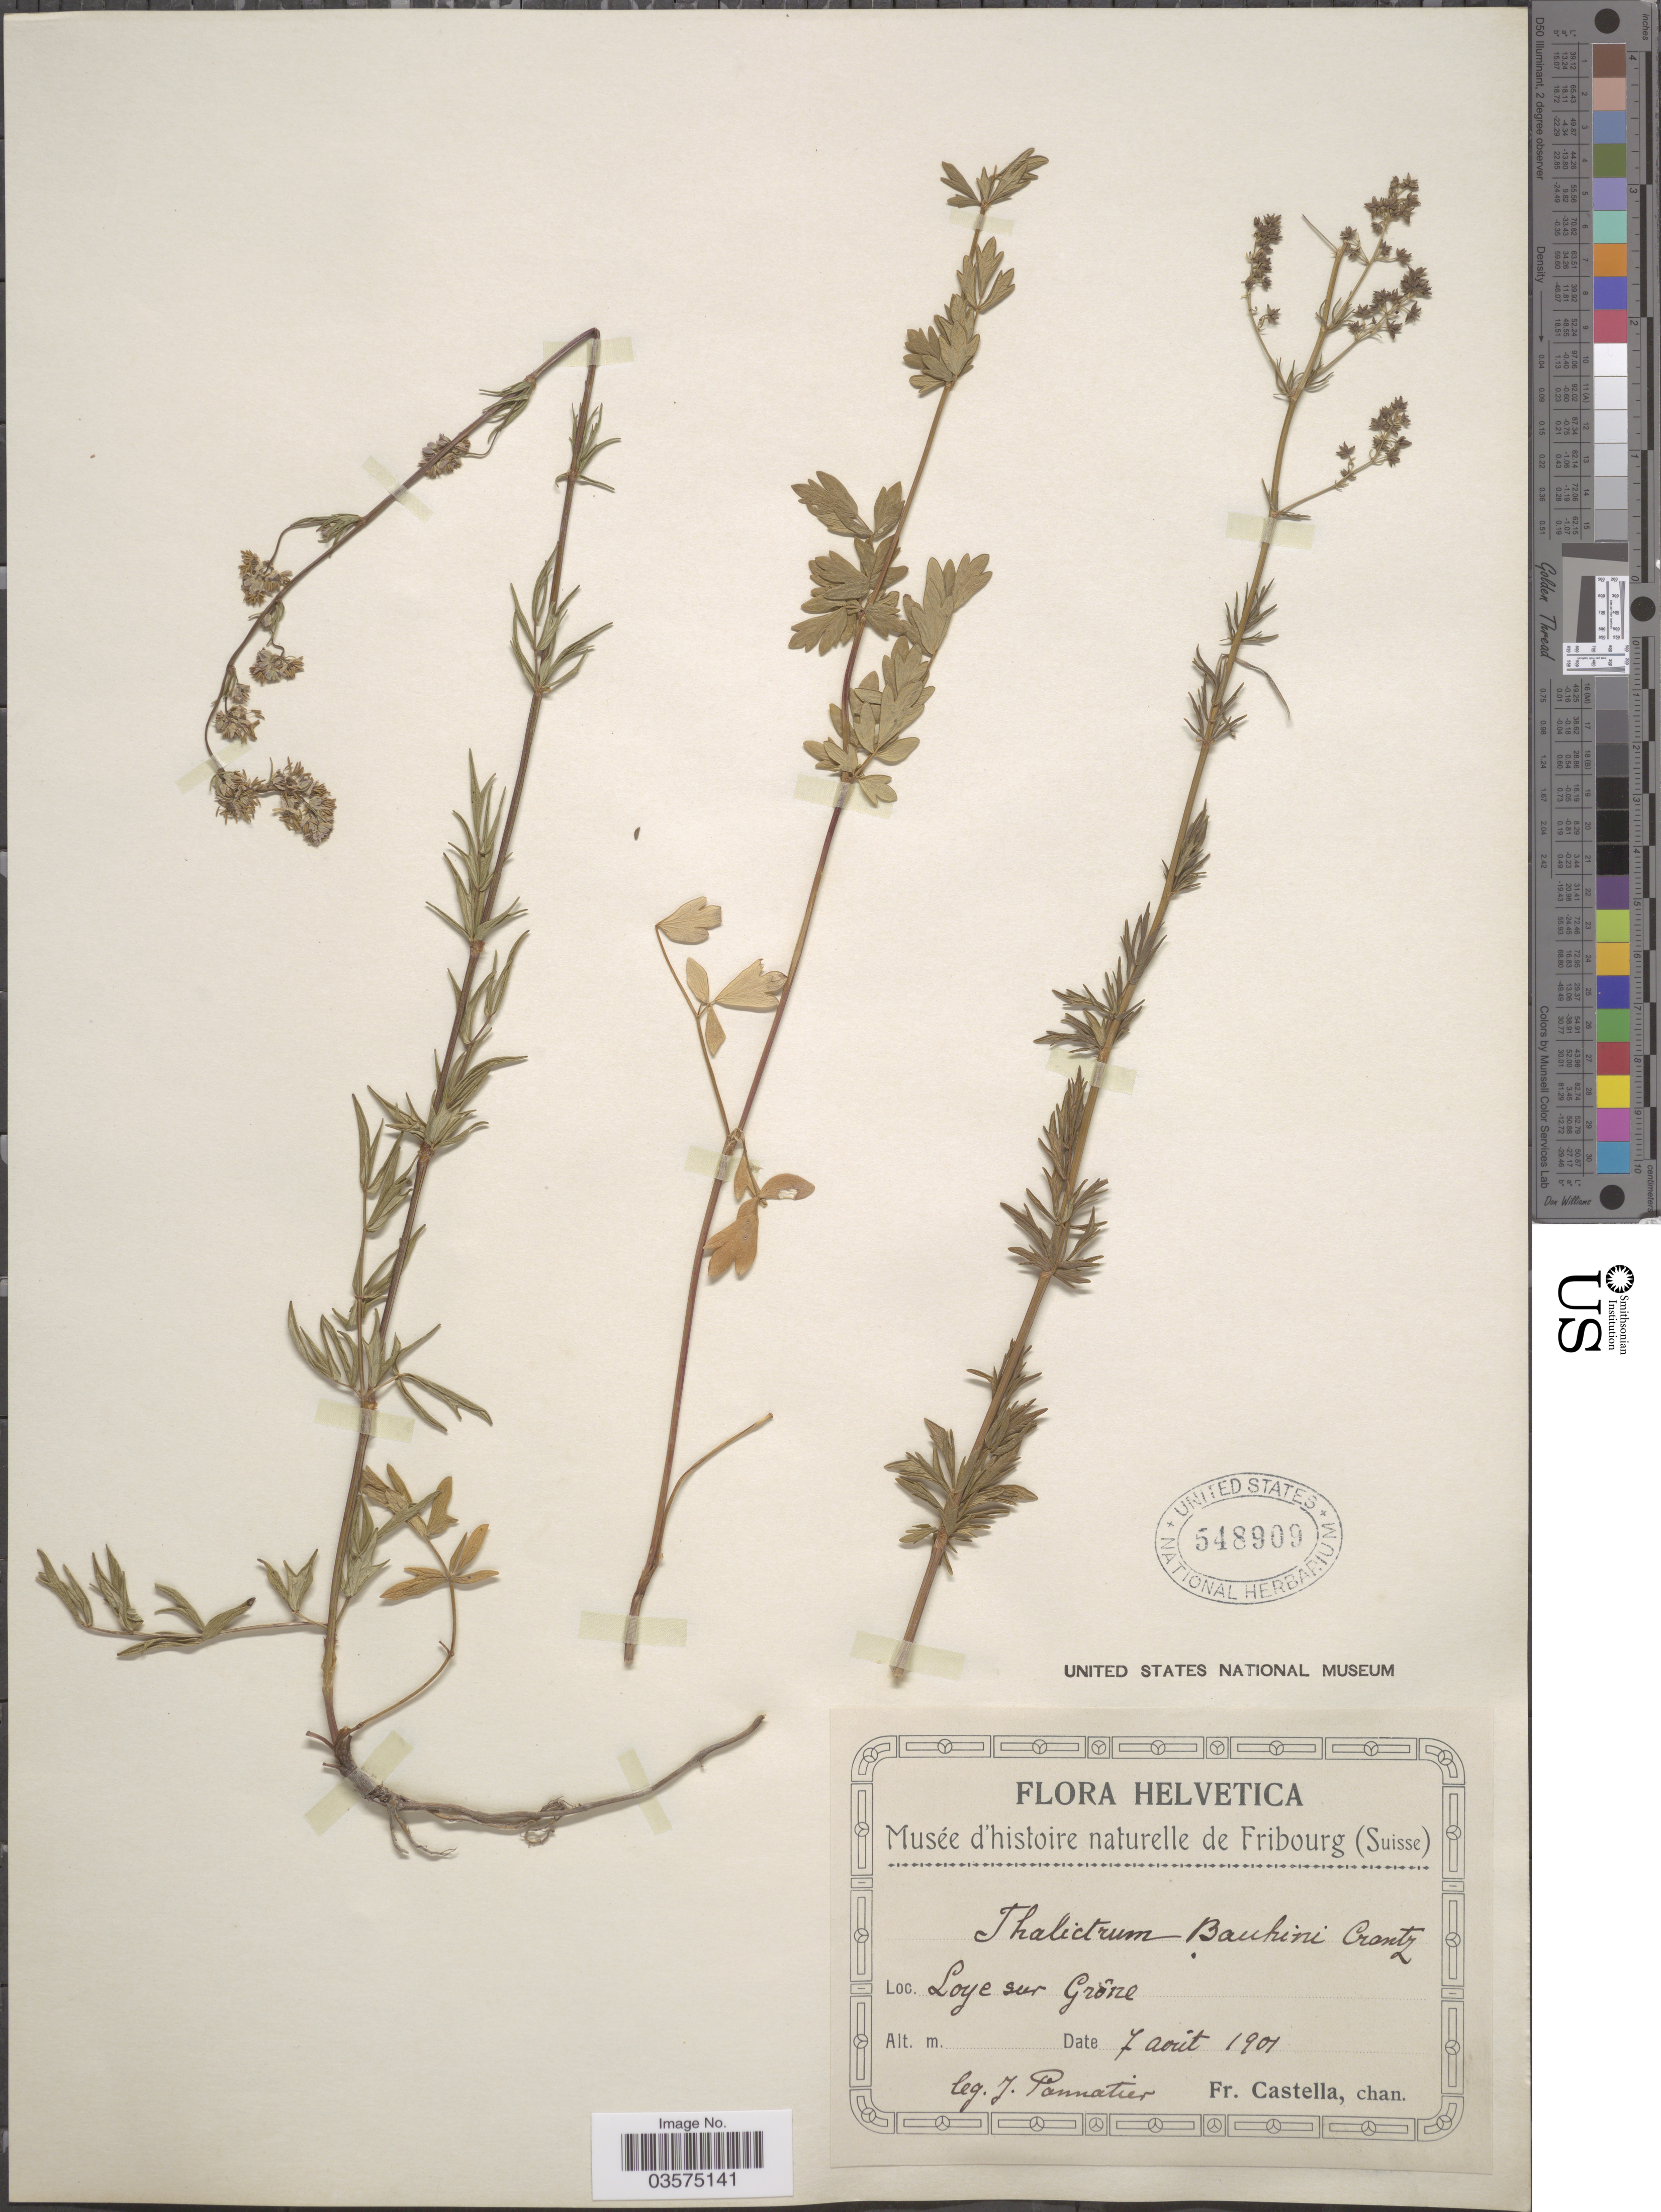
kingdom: Plantae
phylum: Tracheophyta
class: Magnoliopsida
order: Ranunculales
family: Ranunculaceae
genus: Thalictrum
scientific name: Thalictrum bauhini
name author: Crantz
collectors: J. Pannatier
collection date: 1901-08-07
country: Switzerland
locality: Helvetica. Loye sur Grône.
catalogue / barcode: US 548909